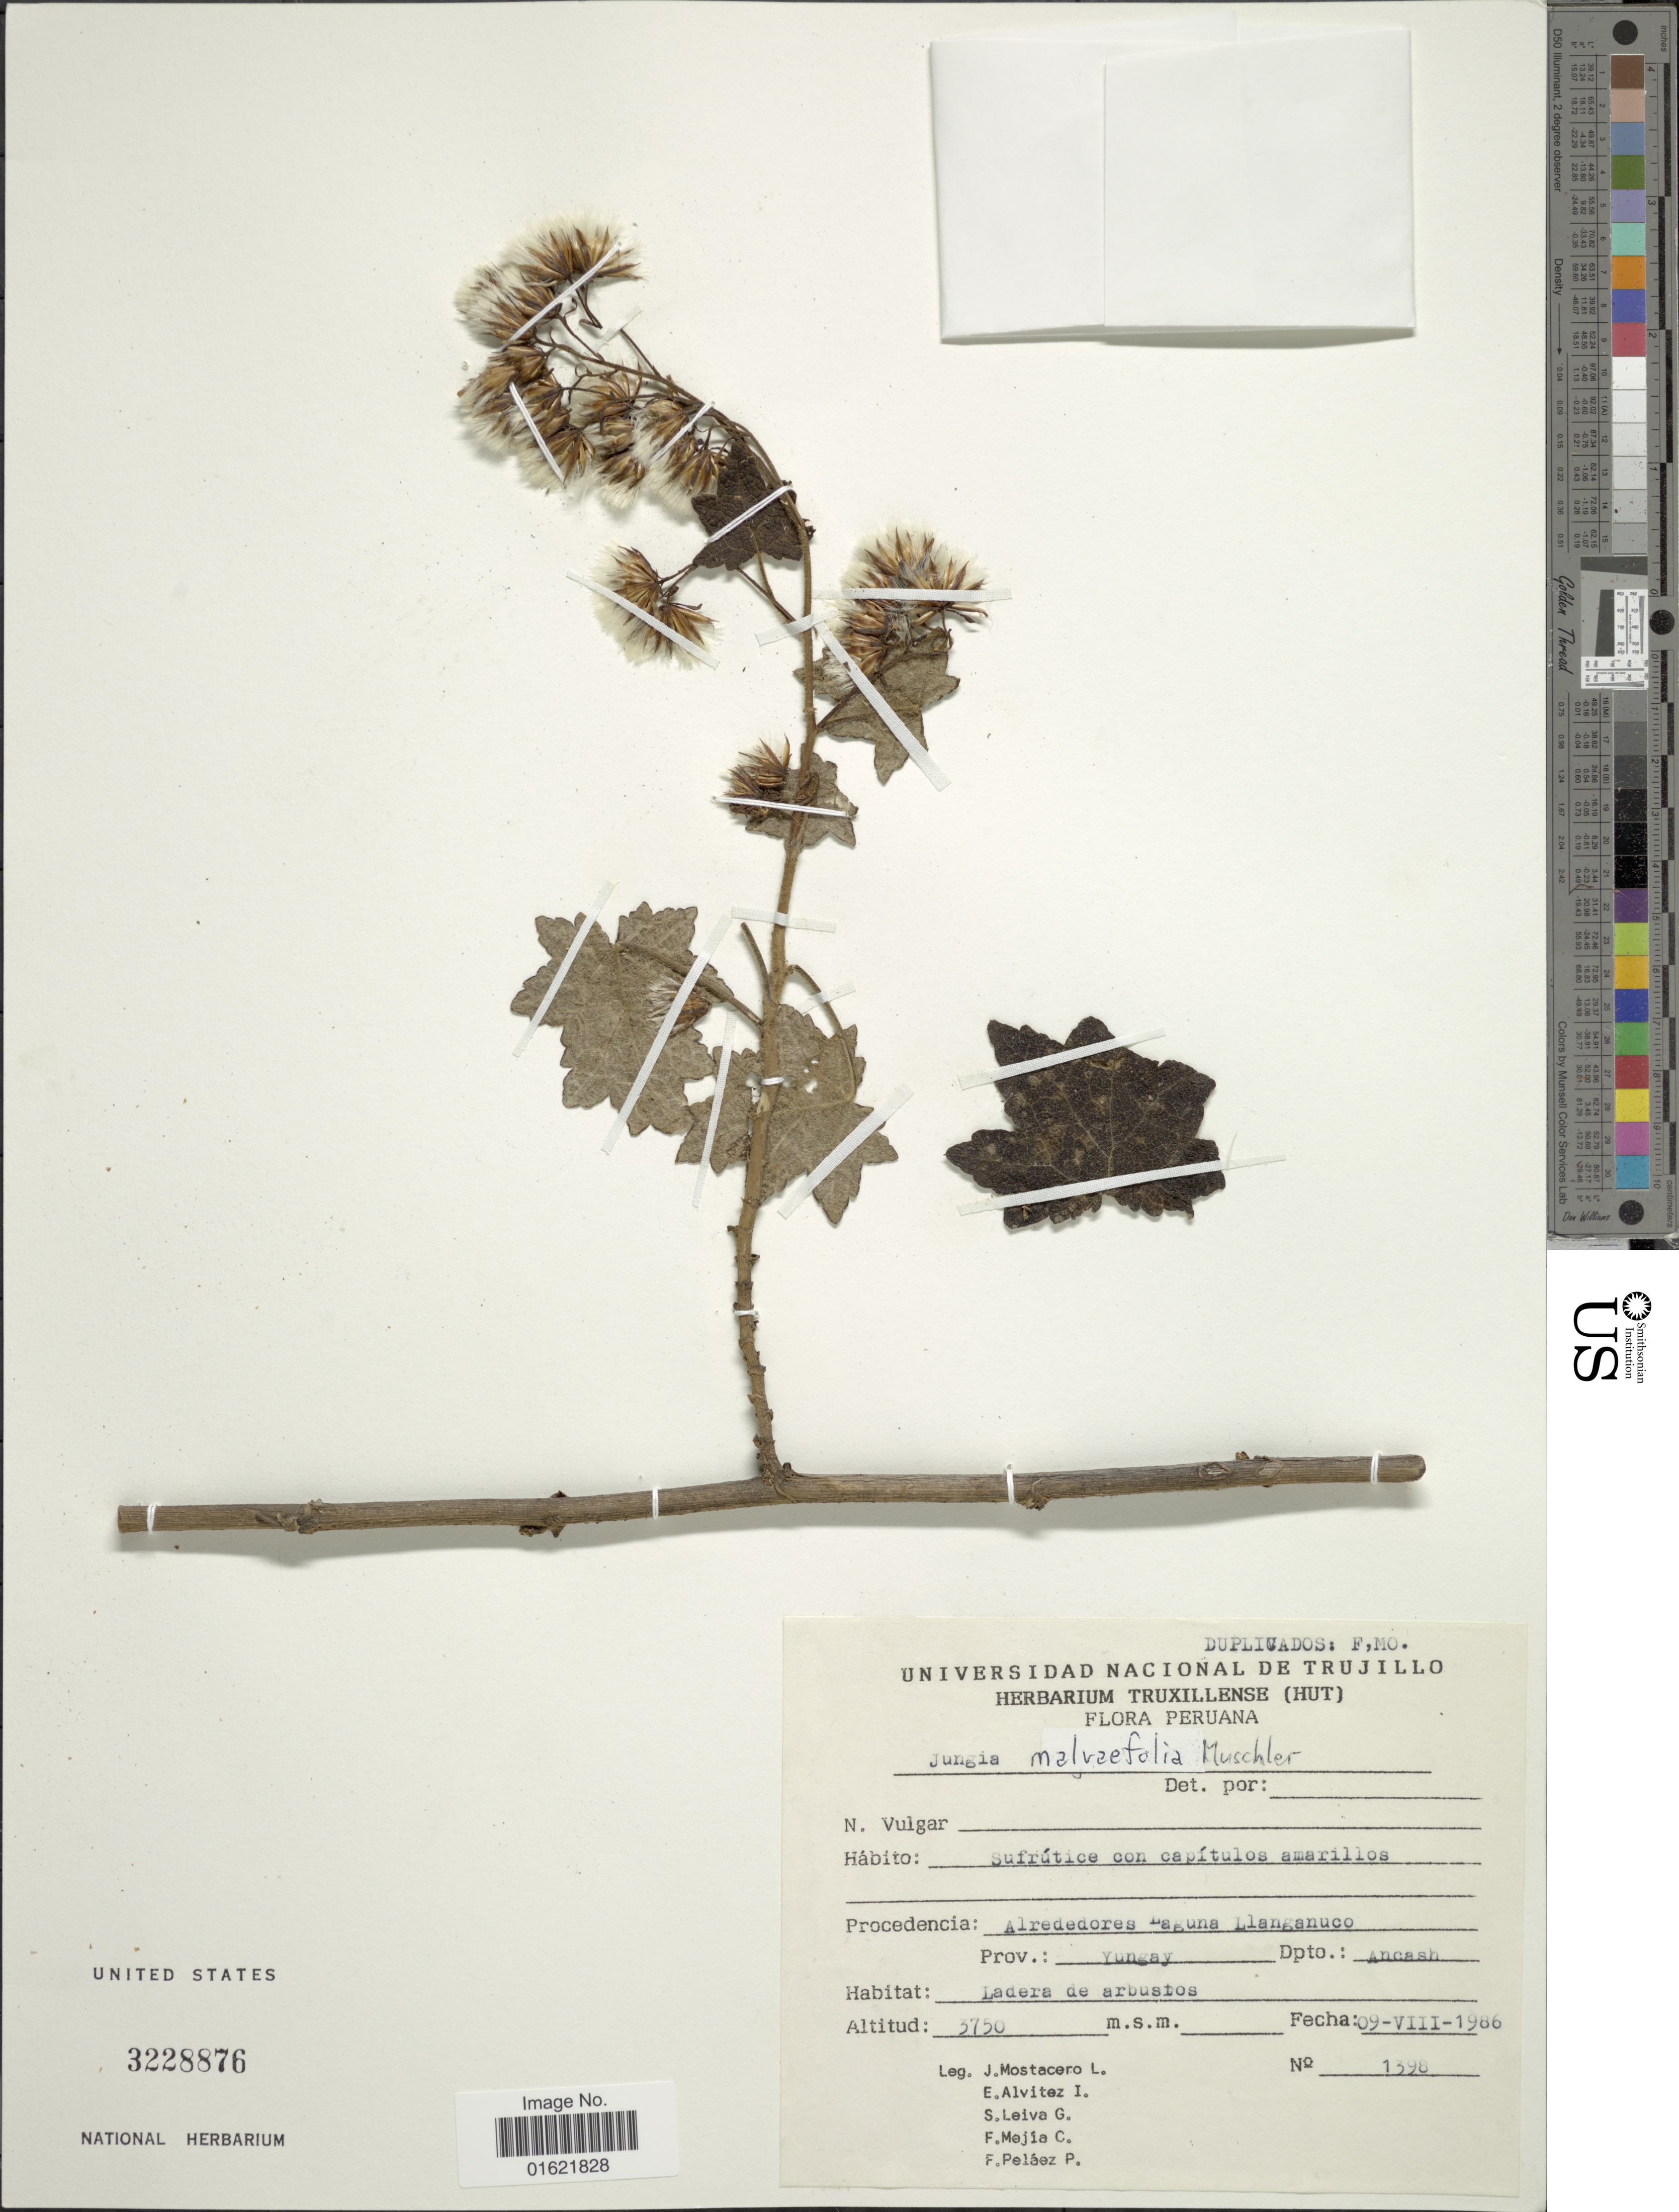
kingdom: Plantae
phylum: Tracheophyta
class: Magnoliopsida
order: Asterales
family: Asteraceae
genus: Jungia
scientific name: Jungia rugosa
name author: Less.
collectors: J. Mostacero L., E. Alvitez I., S. Leiva, F. Mejía & F. Pelaez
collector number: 1398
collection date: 1986-08-09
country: Peru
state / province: Ancash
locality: Alrededores Laguna Llanganuca. Prov. Yungay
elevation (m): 3750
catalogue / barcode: US 3228876